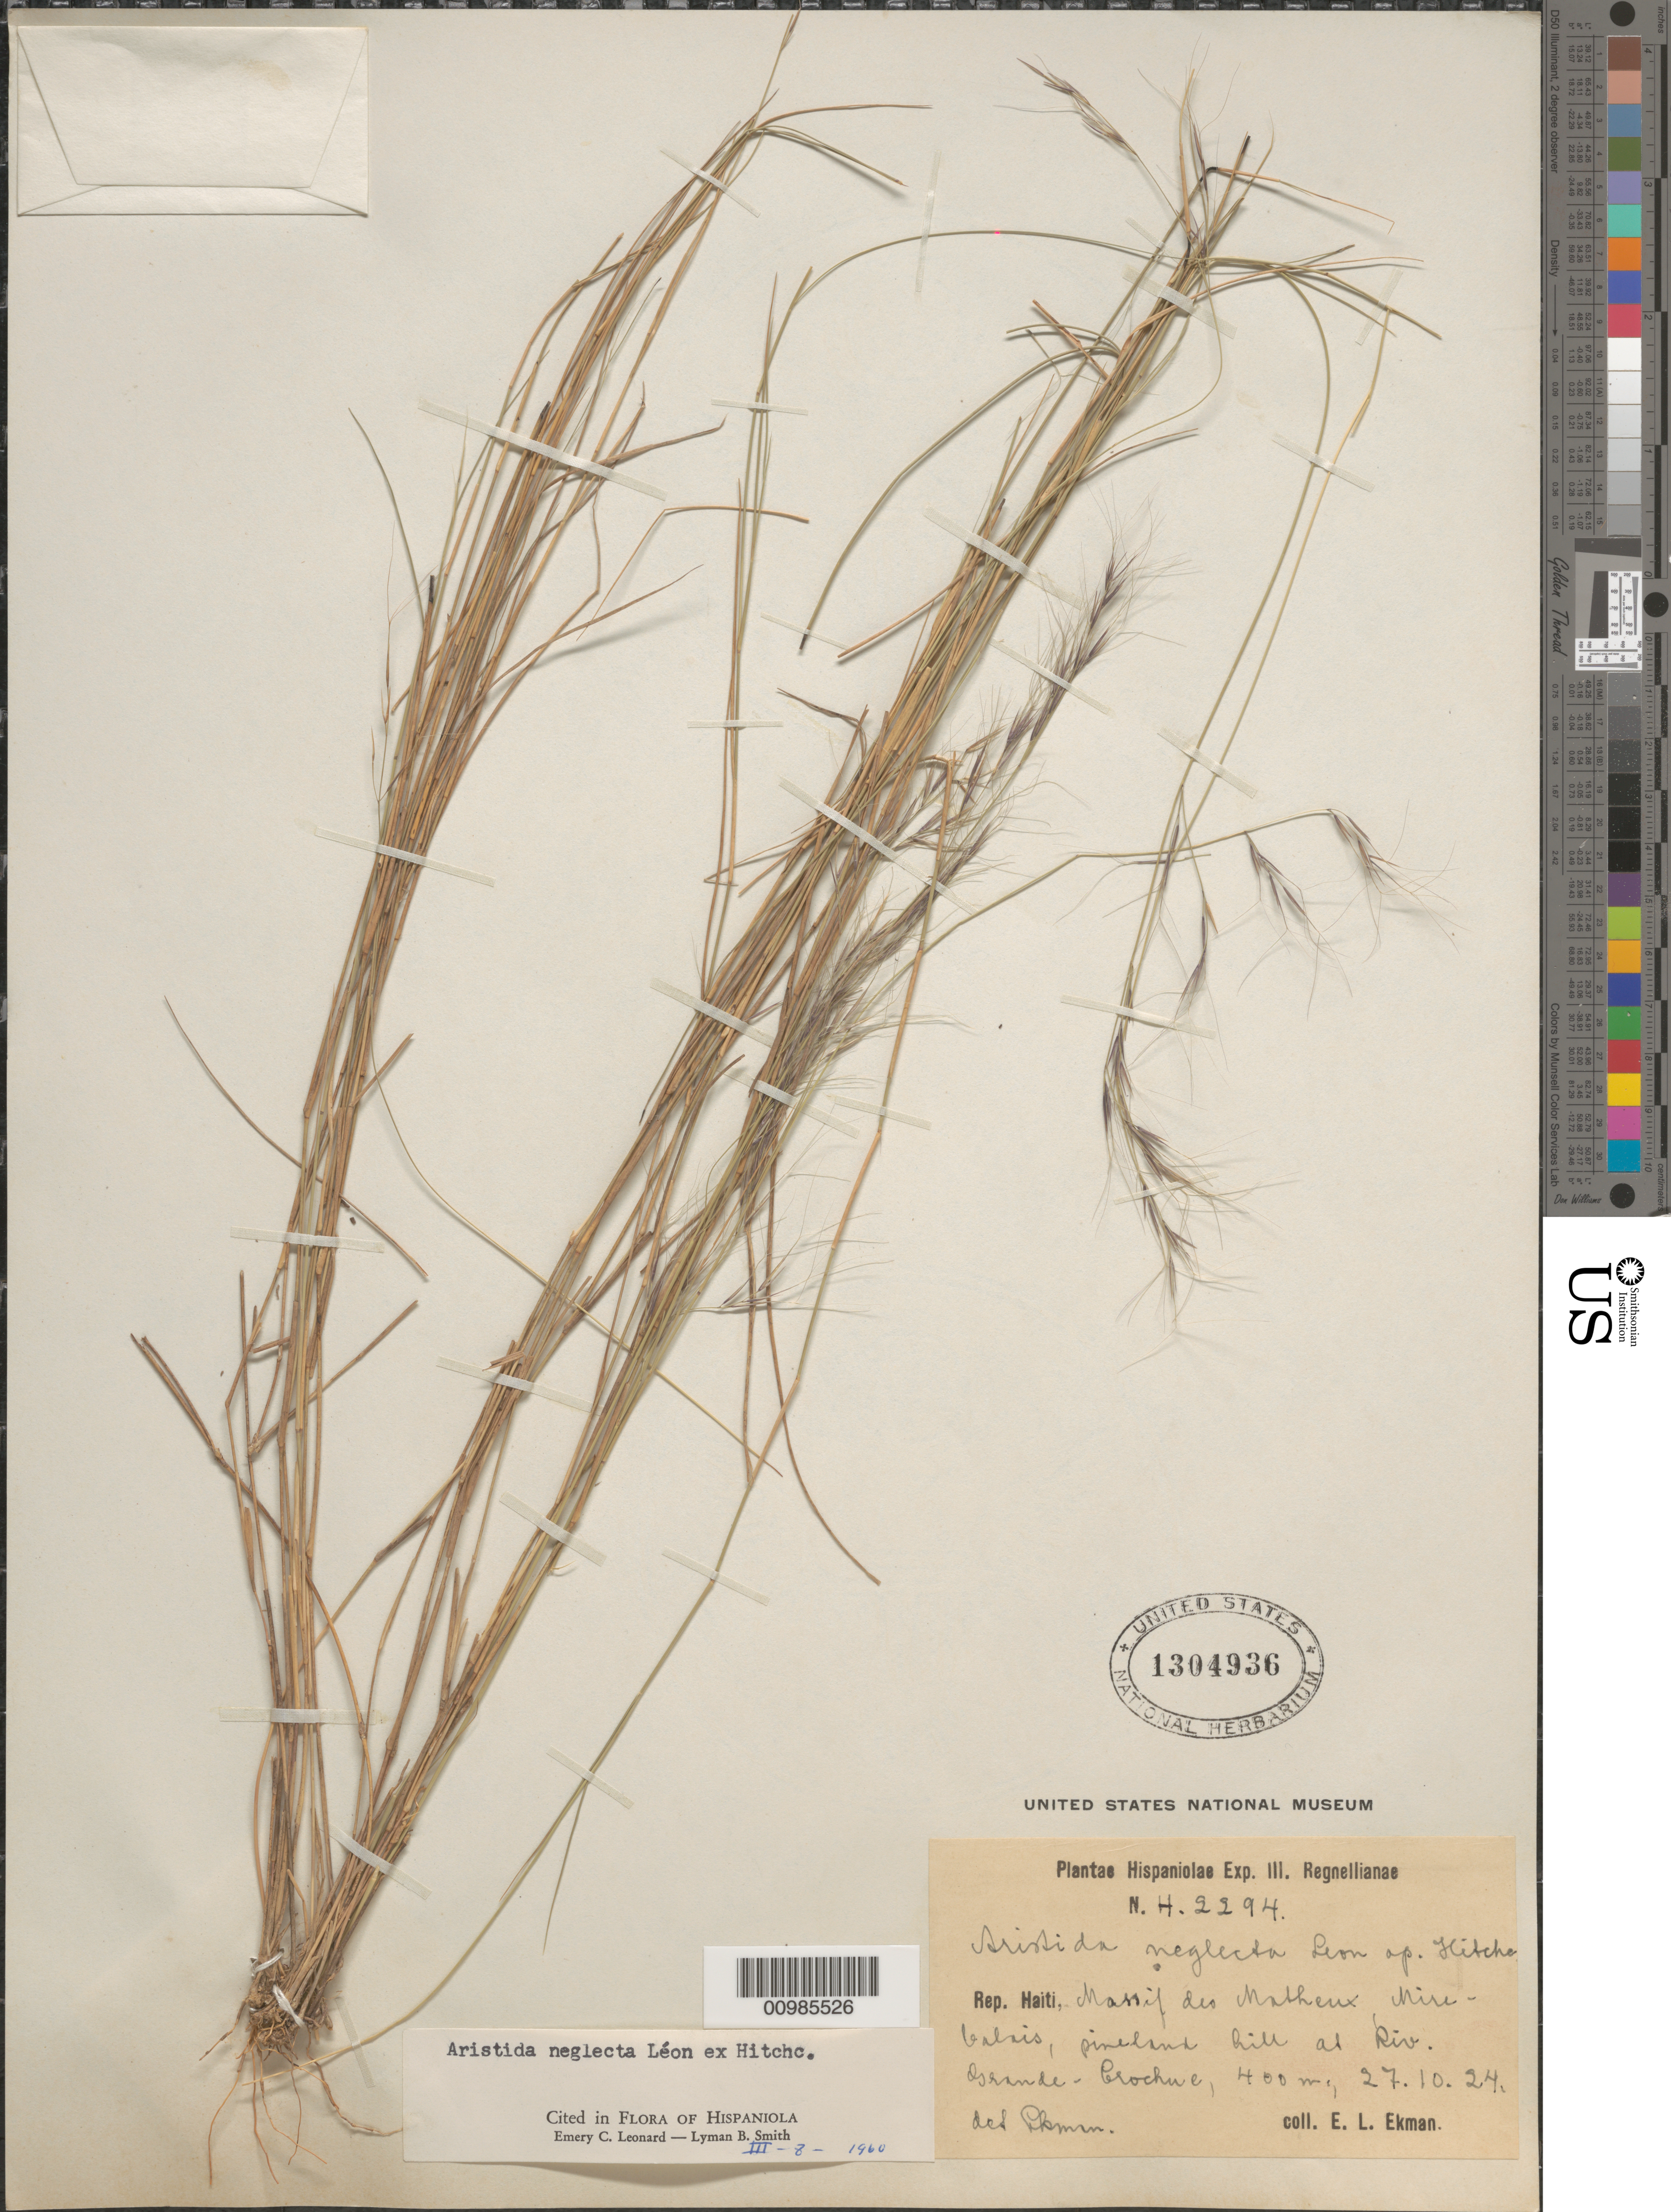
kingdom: Plantae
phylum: Tracheophyta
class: Liliopsida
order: Poales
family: Poaceae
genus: Aristida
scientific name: Aristida neglecta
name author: León ex Hitchc.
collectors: E. L. Ekman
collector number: H 2294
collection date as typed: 27 Oct 1924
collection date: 1924-10-27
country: Haiti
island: Hispaniola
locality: Massif des Matheux, Mirebalais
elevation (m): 400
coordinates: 0 N, 0 E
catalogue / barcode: US 1304936